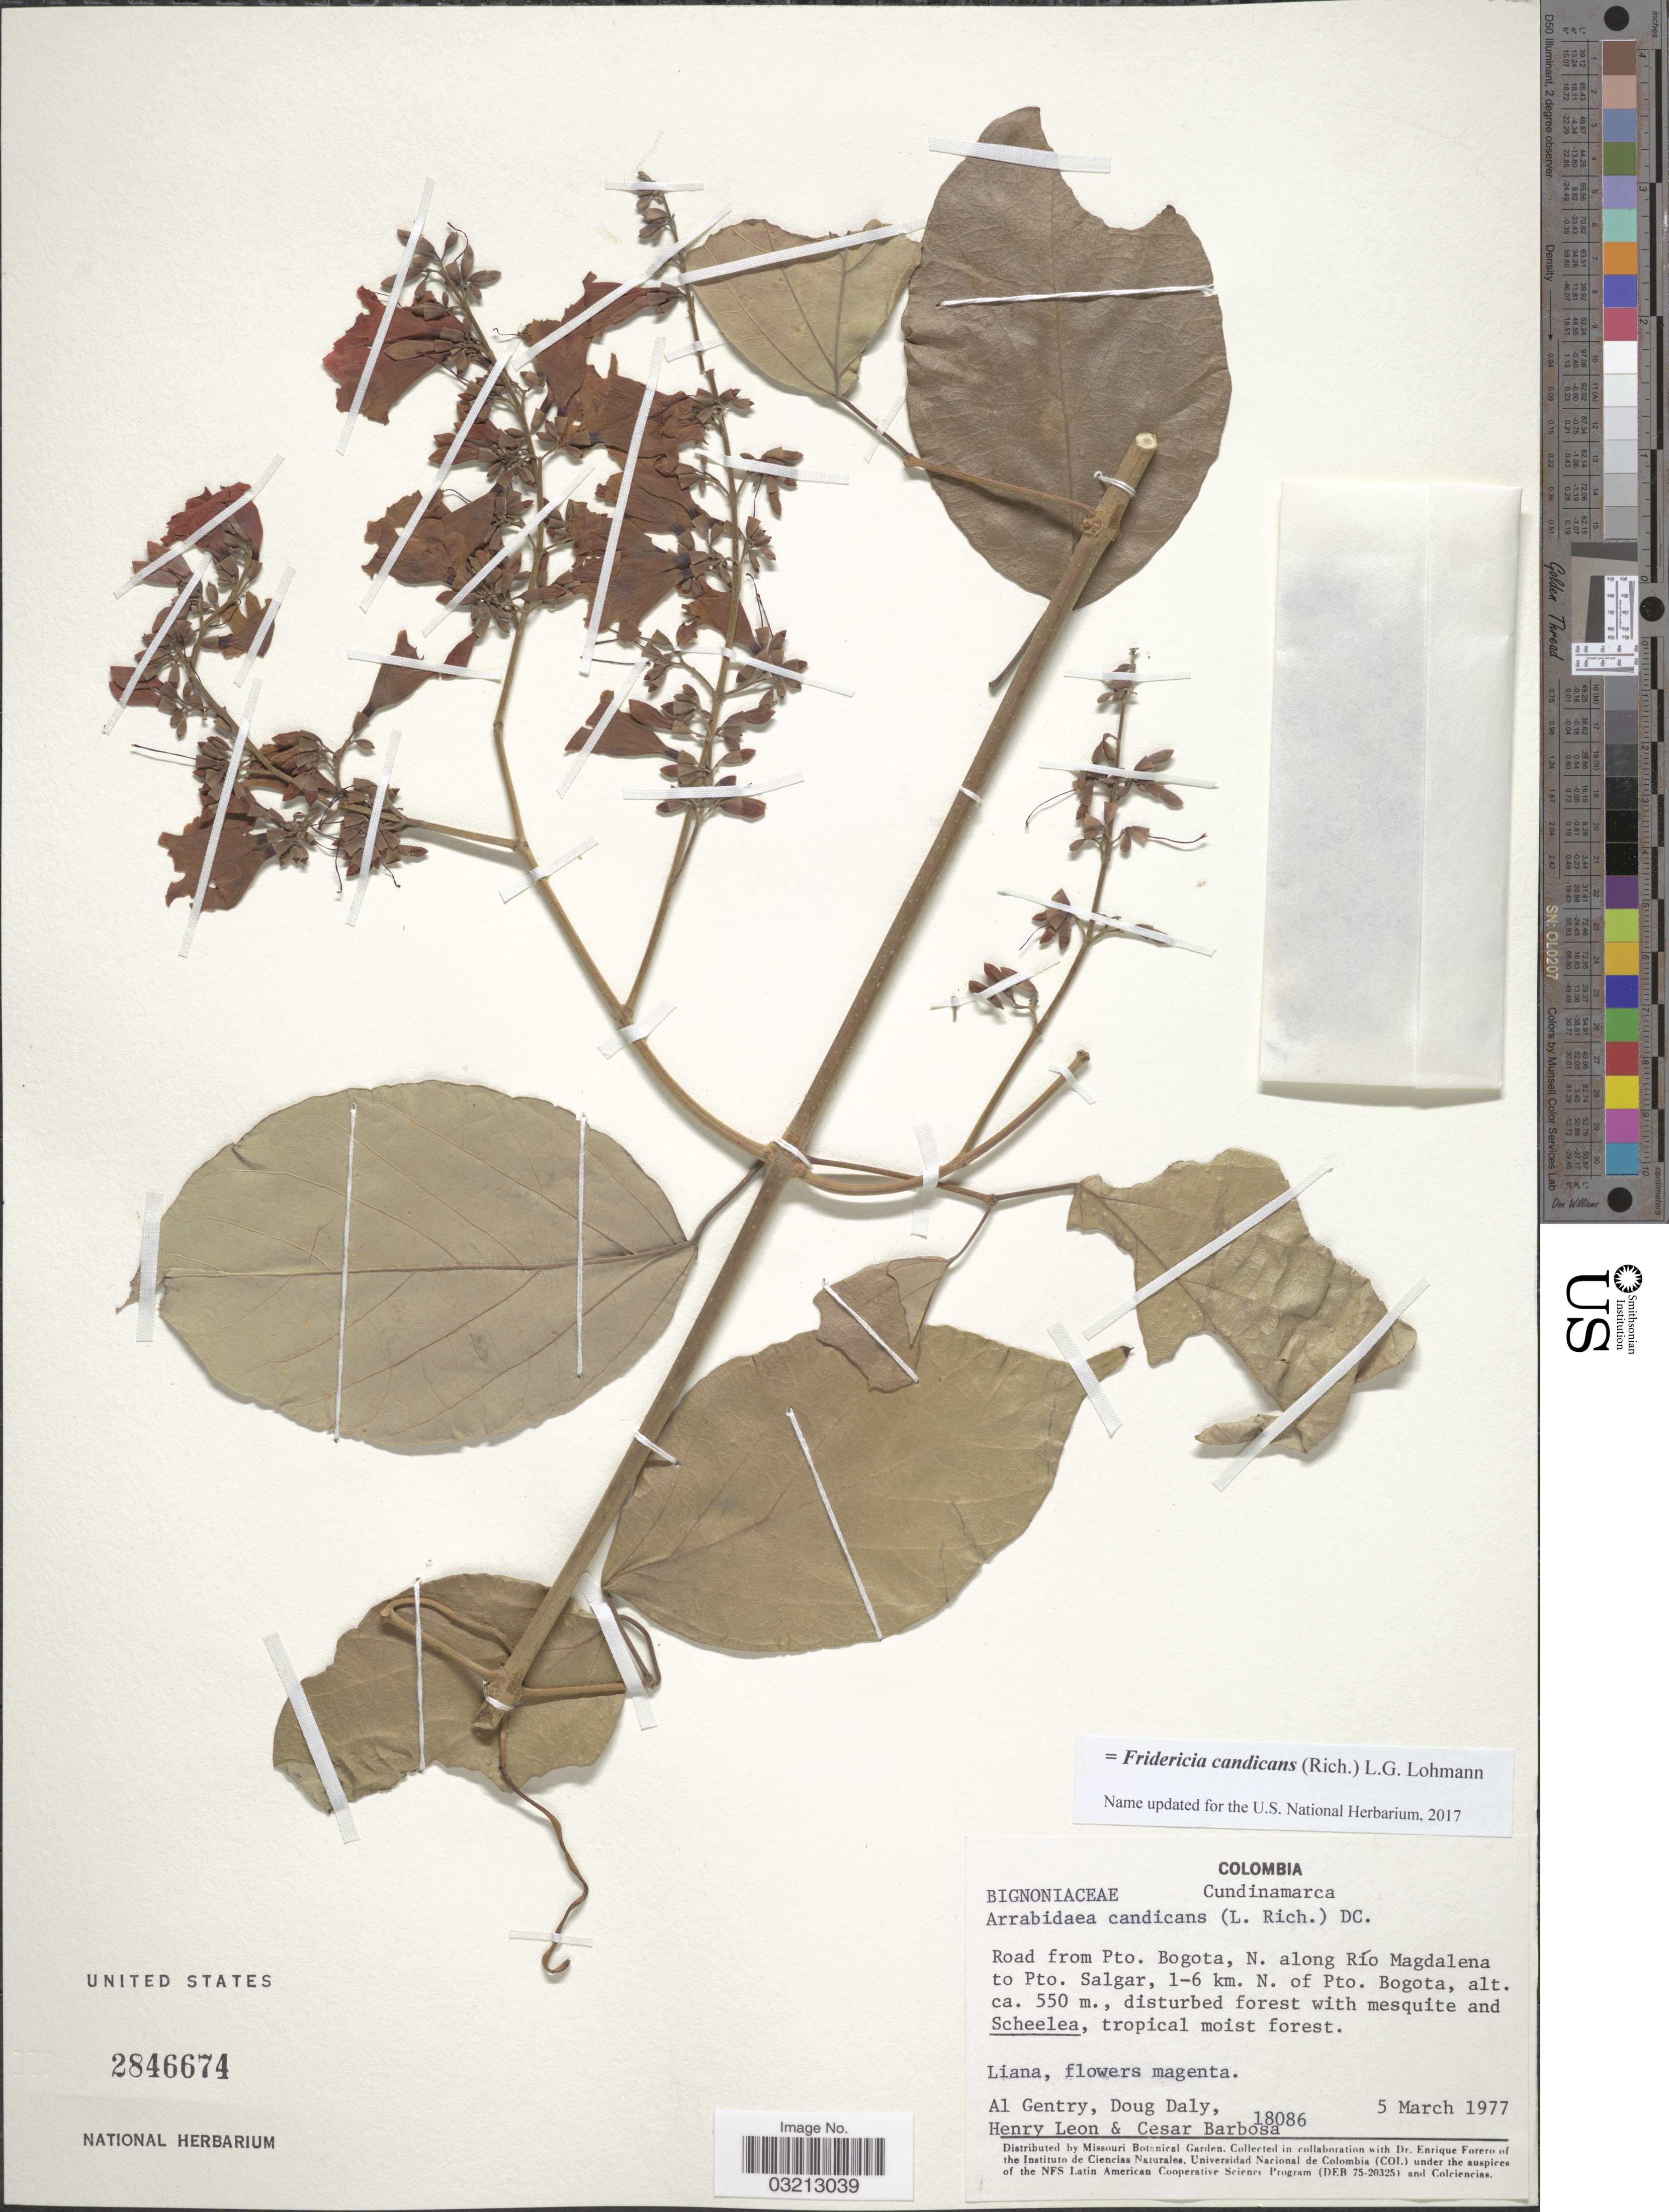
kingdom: Plantae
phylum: Tracheophyta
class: Magnoliopsida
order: Lamiales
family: Bignoniaceae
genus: Fridericia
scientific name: Fridericia candicans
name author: (Rich.) L.G. Lohmann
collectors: A. H. Gentry, D. C. Daly, Henry Leon & C. E. Barbosa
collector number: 18086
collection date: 1977-03-05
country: Colombia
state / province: Cundinamarca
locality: Road from Pto. Bogota, N. along Río Magdalena to Pto. Salgar, 1-6 km. N. of Pto. Bogota.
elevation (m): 550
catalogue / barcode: US 2846674